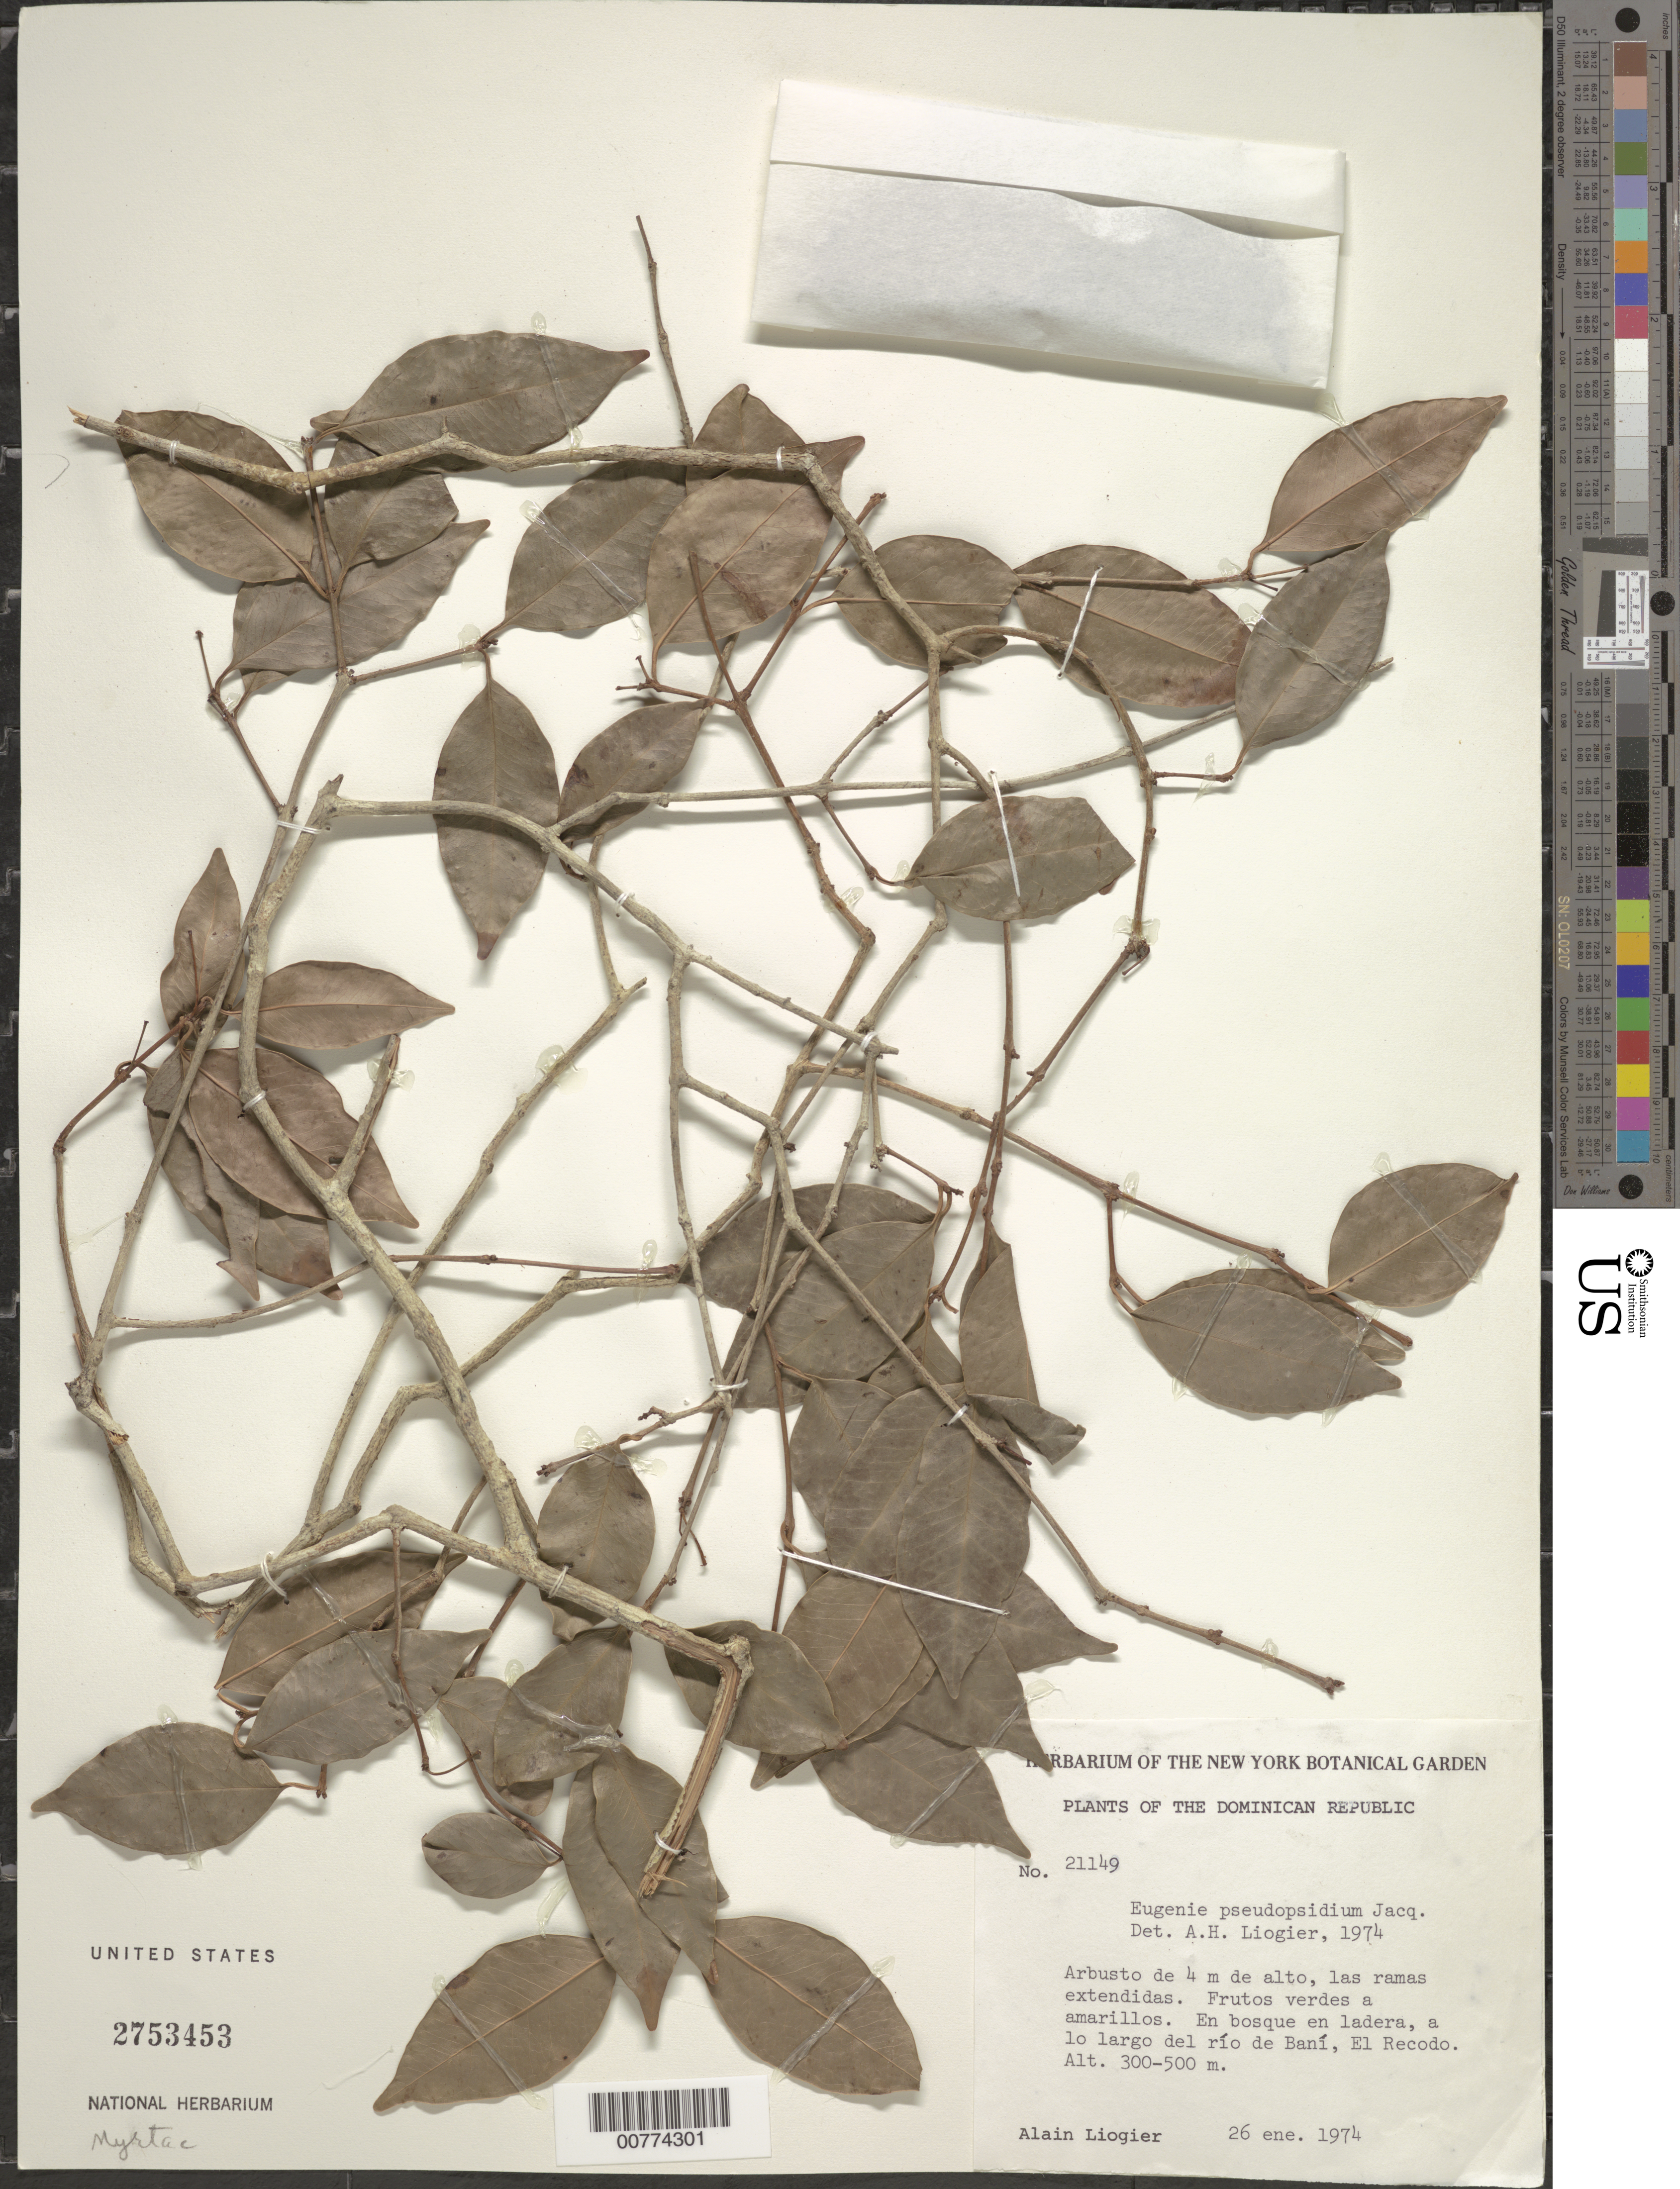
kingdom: Plantae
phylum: Tracheophyta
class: Magnoliopsida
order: Myrtales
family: Myrtaceae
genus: Eugenia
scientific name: Eugenia pseudopsidium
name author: Jacq.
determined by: Liogier, Alain H.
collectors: A. H. Liogier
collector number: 21149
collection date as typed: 26 Jan 1974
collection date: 1974-01-26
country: Dominican Republic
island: Hispaniola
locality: El Recodo, along Rio de Baní.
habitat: Forest, in hillside.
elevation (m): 300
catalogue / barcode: US 2753453